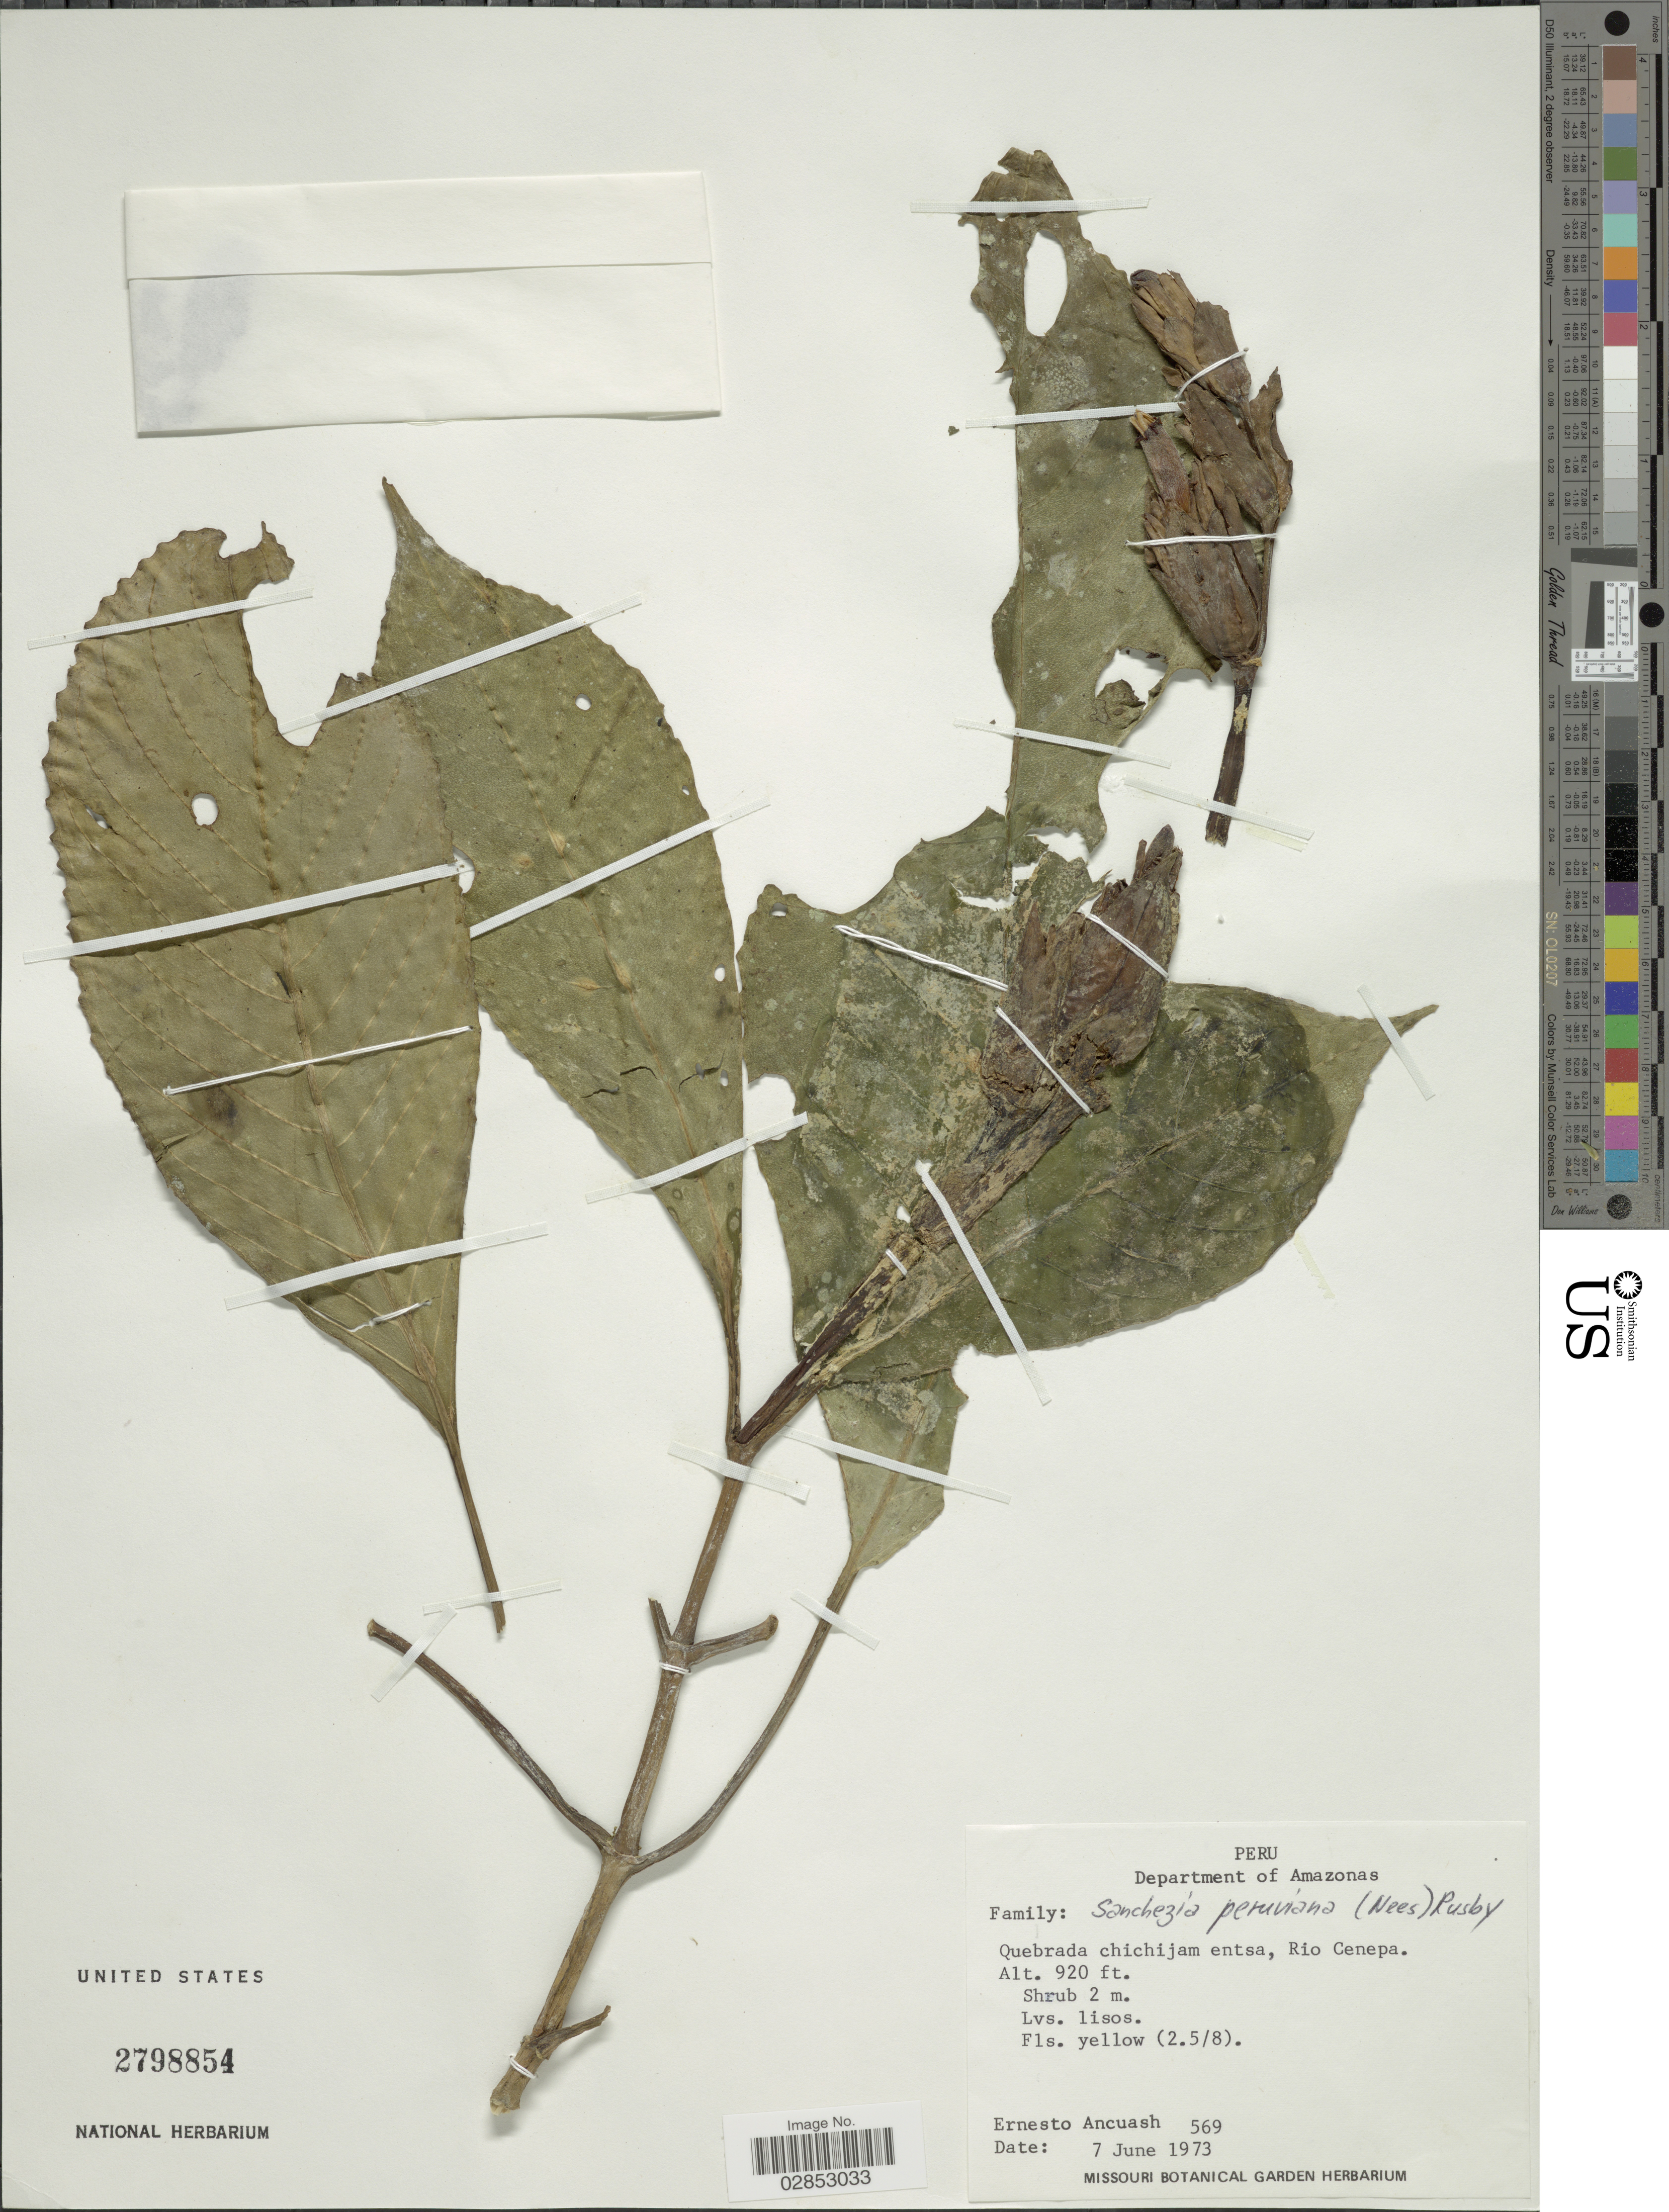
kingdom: Plantae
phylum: Tracheophyta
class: Magnoliopsida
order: Lamiales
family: Acanthaceae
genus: Sanchezia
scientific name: Sanchezia wurdackii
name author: Wassh.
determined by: Azevedo, Igor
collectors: E. Ancuash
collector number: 569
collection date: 1973-06-07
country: Peru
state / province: Amazonas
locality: Department of Amazonas, Quebrada chichijam entsa, Rio Cenepa.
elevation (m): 280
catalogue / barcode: US 2798854